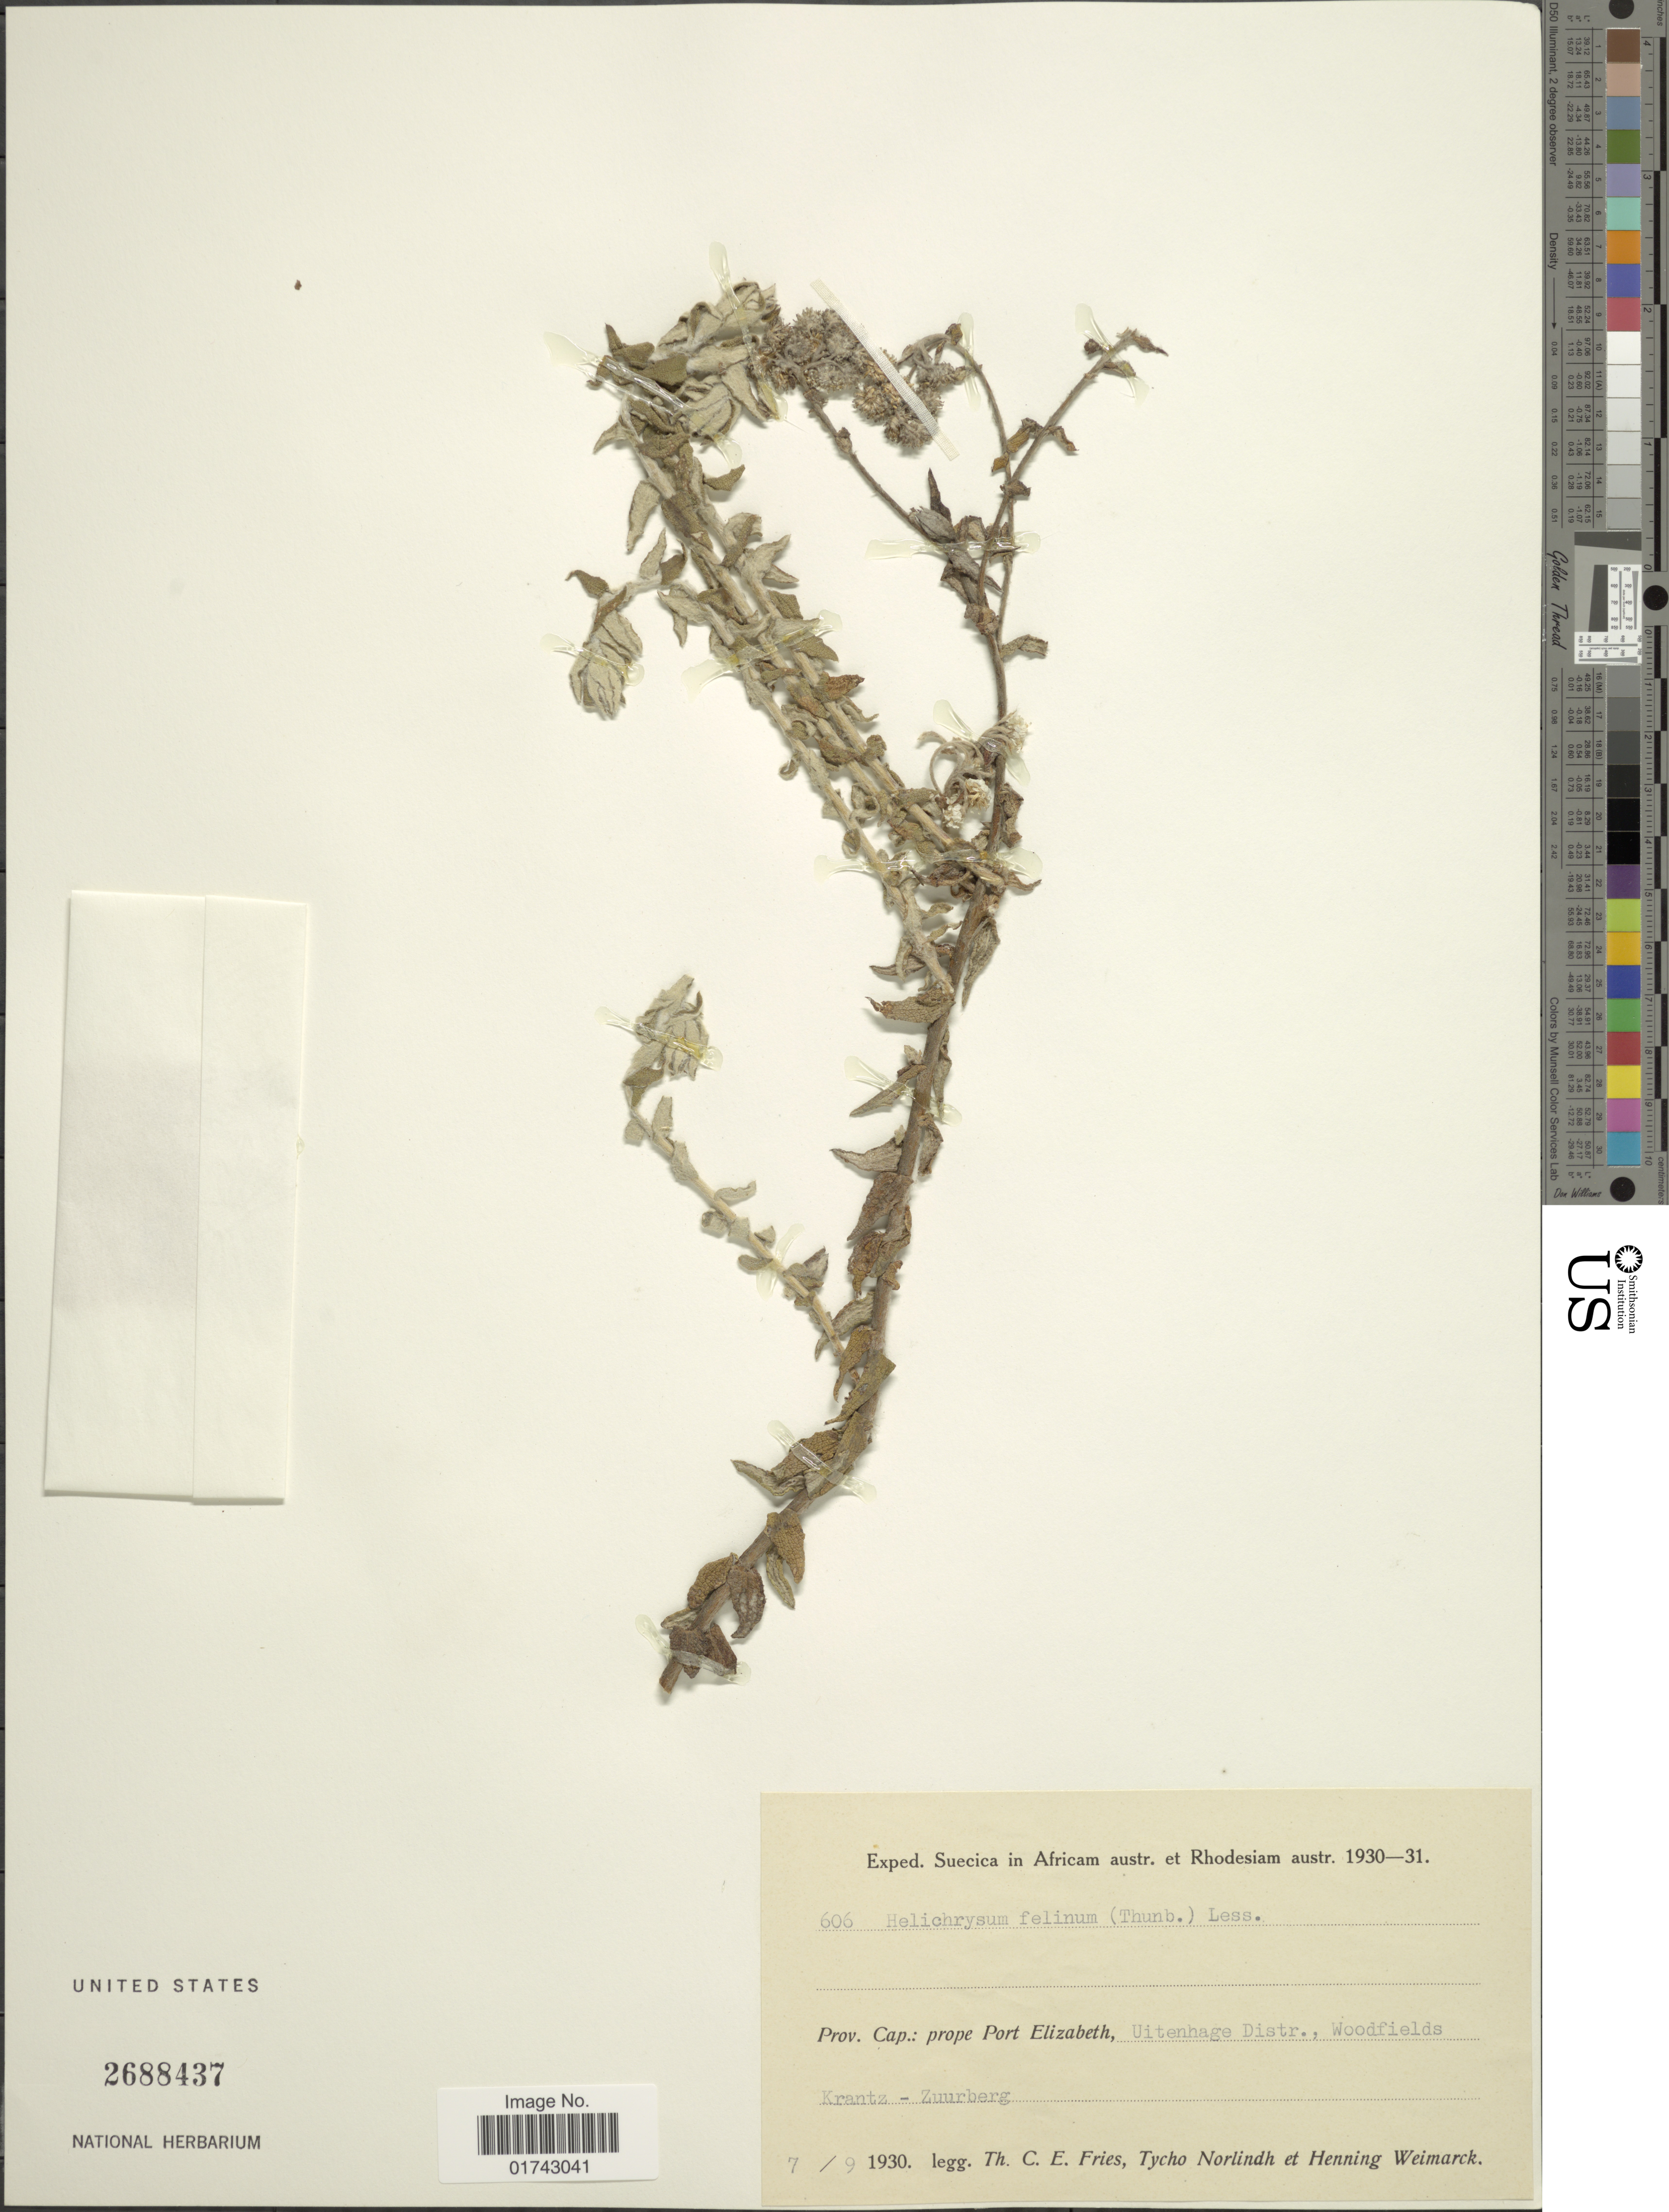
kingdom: Plantae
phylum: Tracheophyta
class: Magnoliopsida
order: Asterales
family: Asteraceae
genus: Helichrysum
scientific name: Helichrysum felinum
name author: Less.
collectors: T. C. E. Fries, N. T. Norlindh & H. Weimarck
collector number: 606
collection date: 1930-09-07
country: South Africa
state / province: Eastern Cape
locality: Prov. Cap.: prope Pot Elizaneth, Uitenhage Distr., Woodfields Krantz-Zuurberg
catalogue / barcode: US 2688437